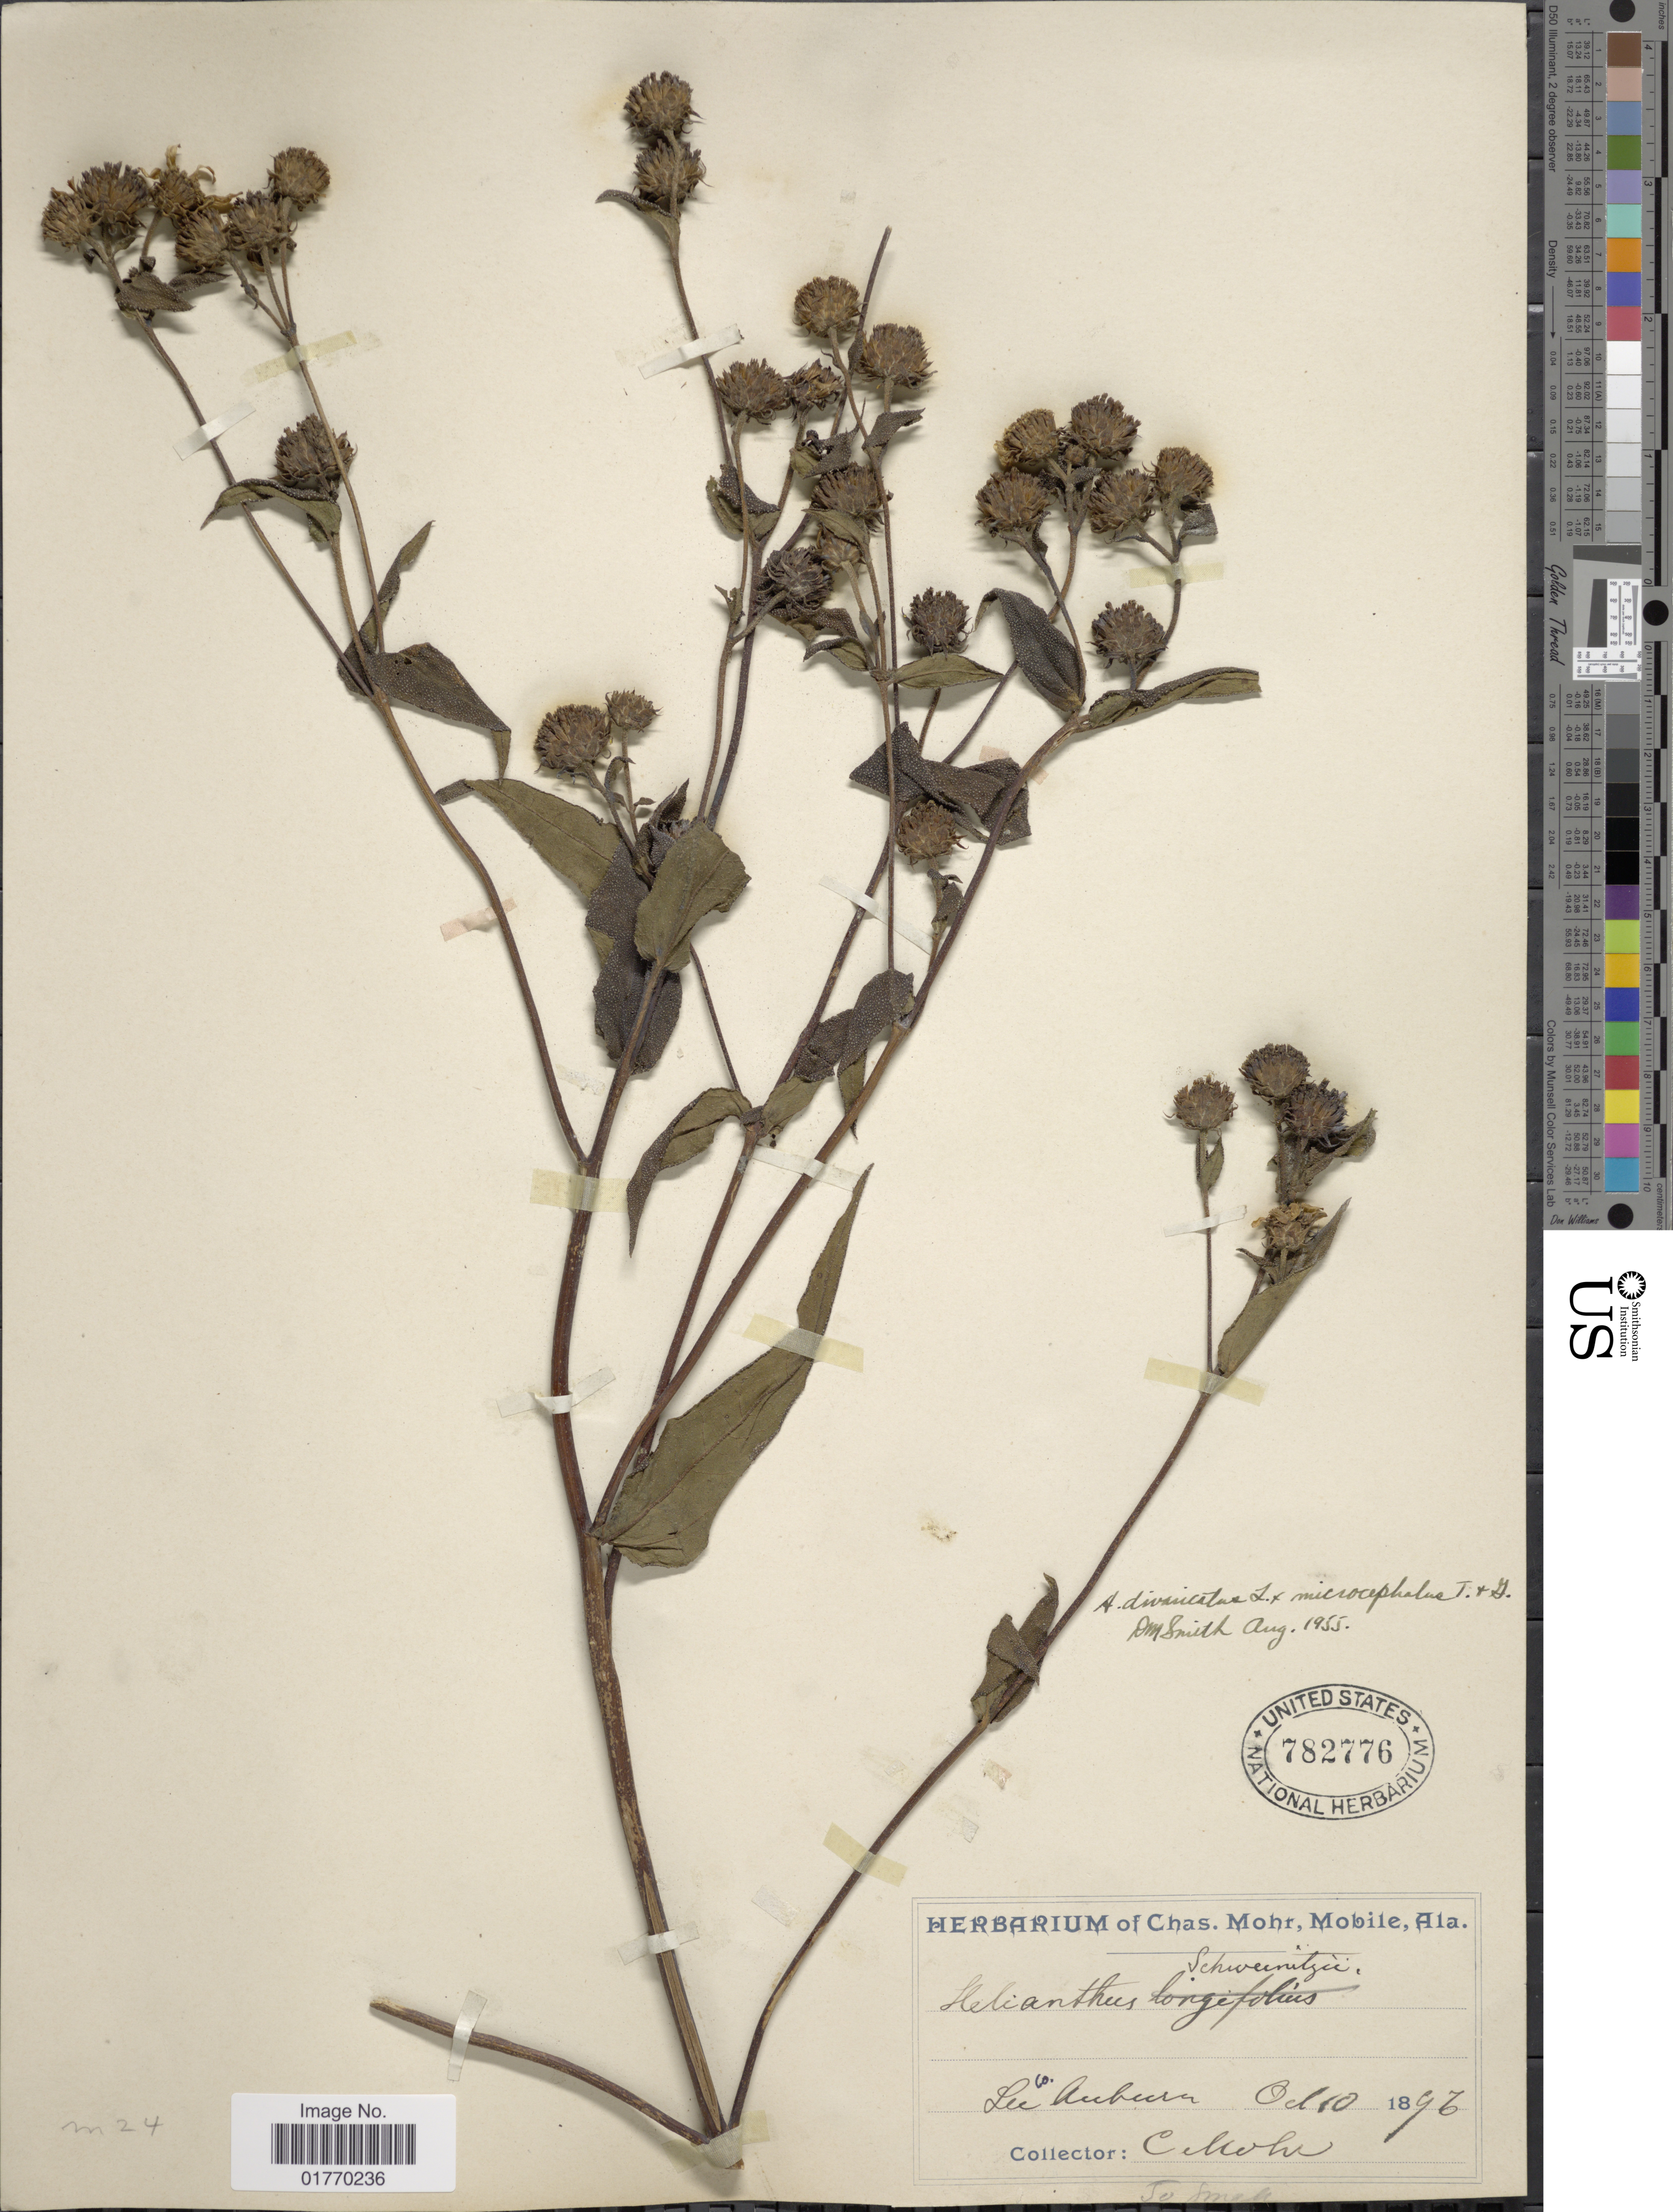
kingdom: Plantae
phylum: Tracheophyta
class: Magnoliopsida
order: Asterales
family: Asteraceae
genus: Helianthus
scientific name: Helianthus divaricatus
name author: L.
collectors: Mohr, C. T. (herbarium)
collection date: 1896-10-10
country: United States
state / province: Alabama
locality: Lee Auburn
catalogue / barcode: US 782776